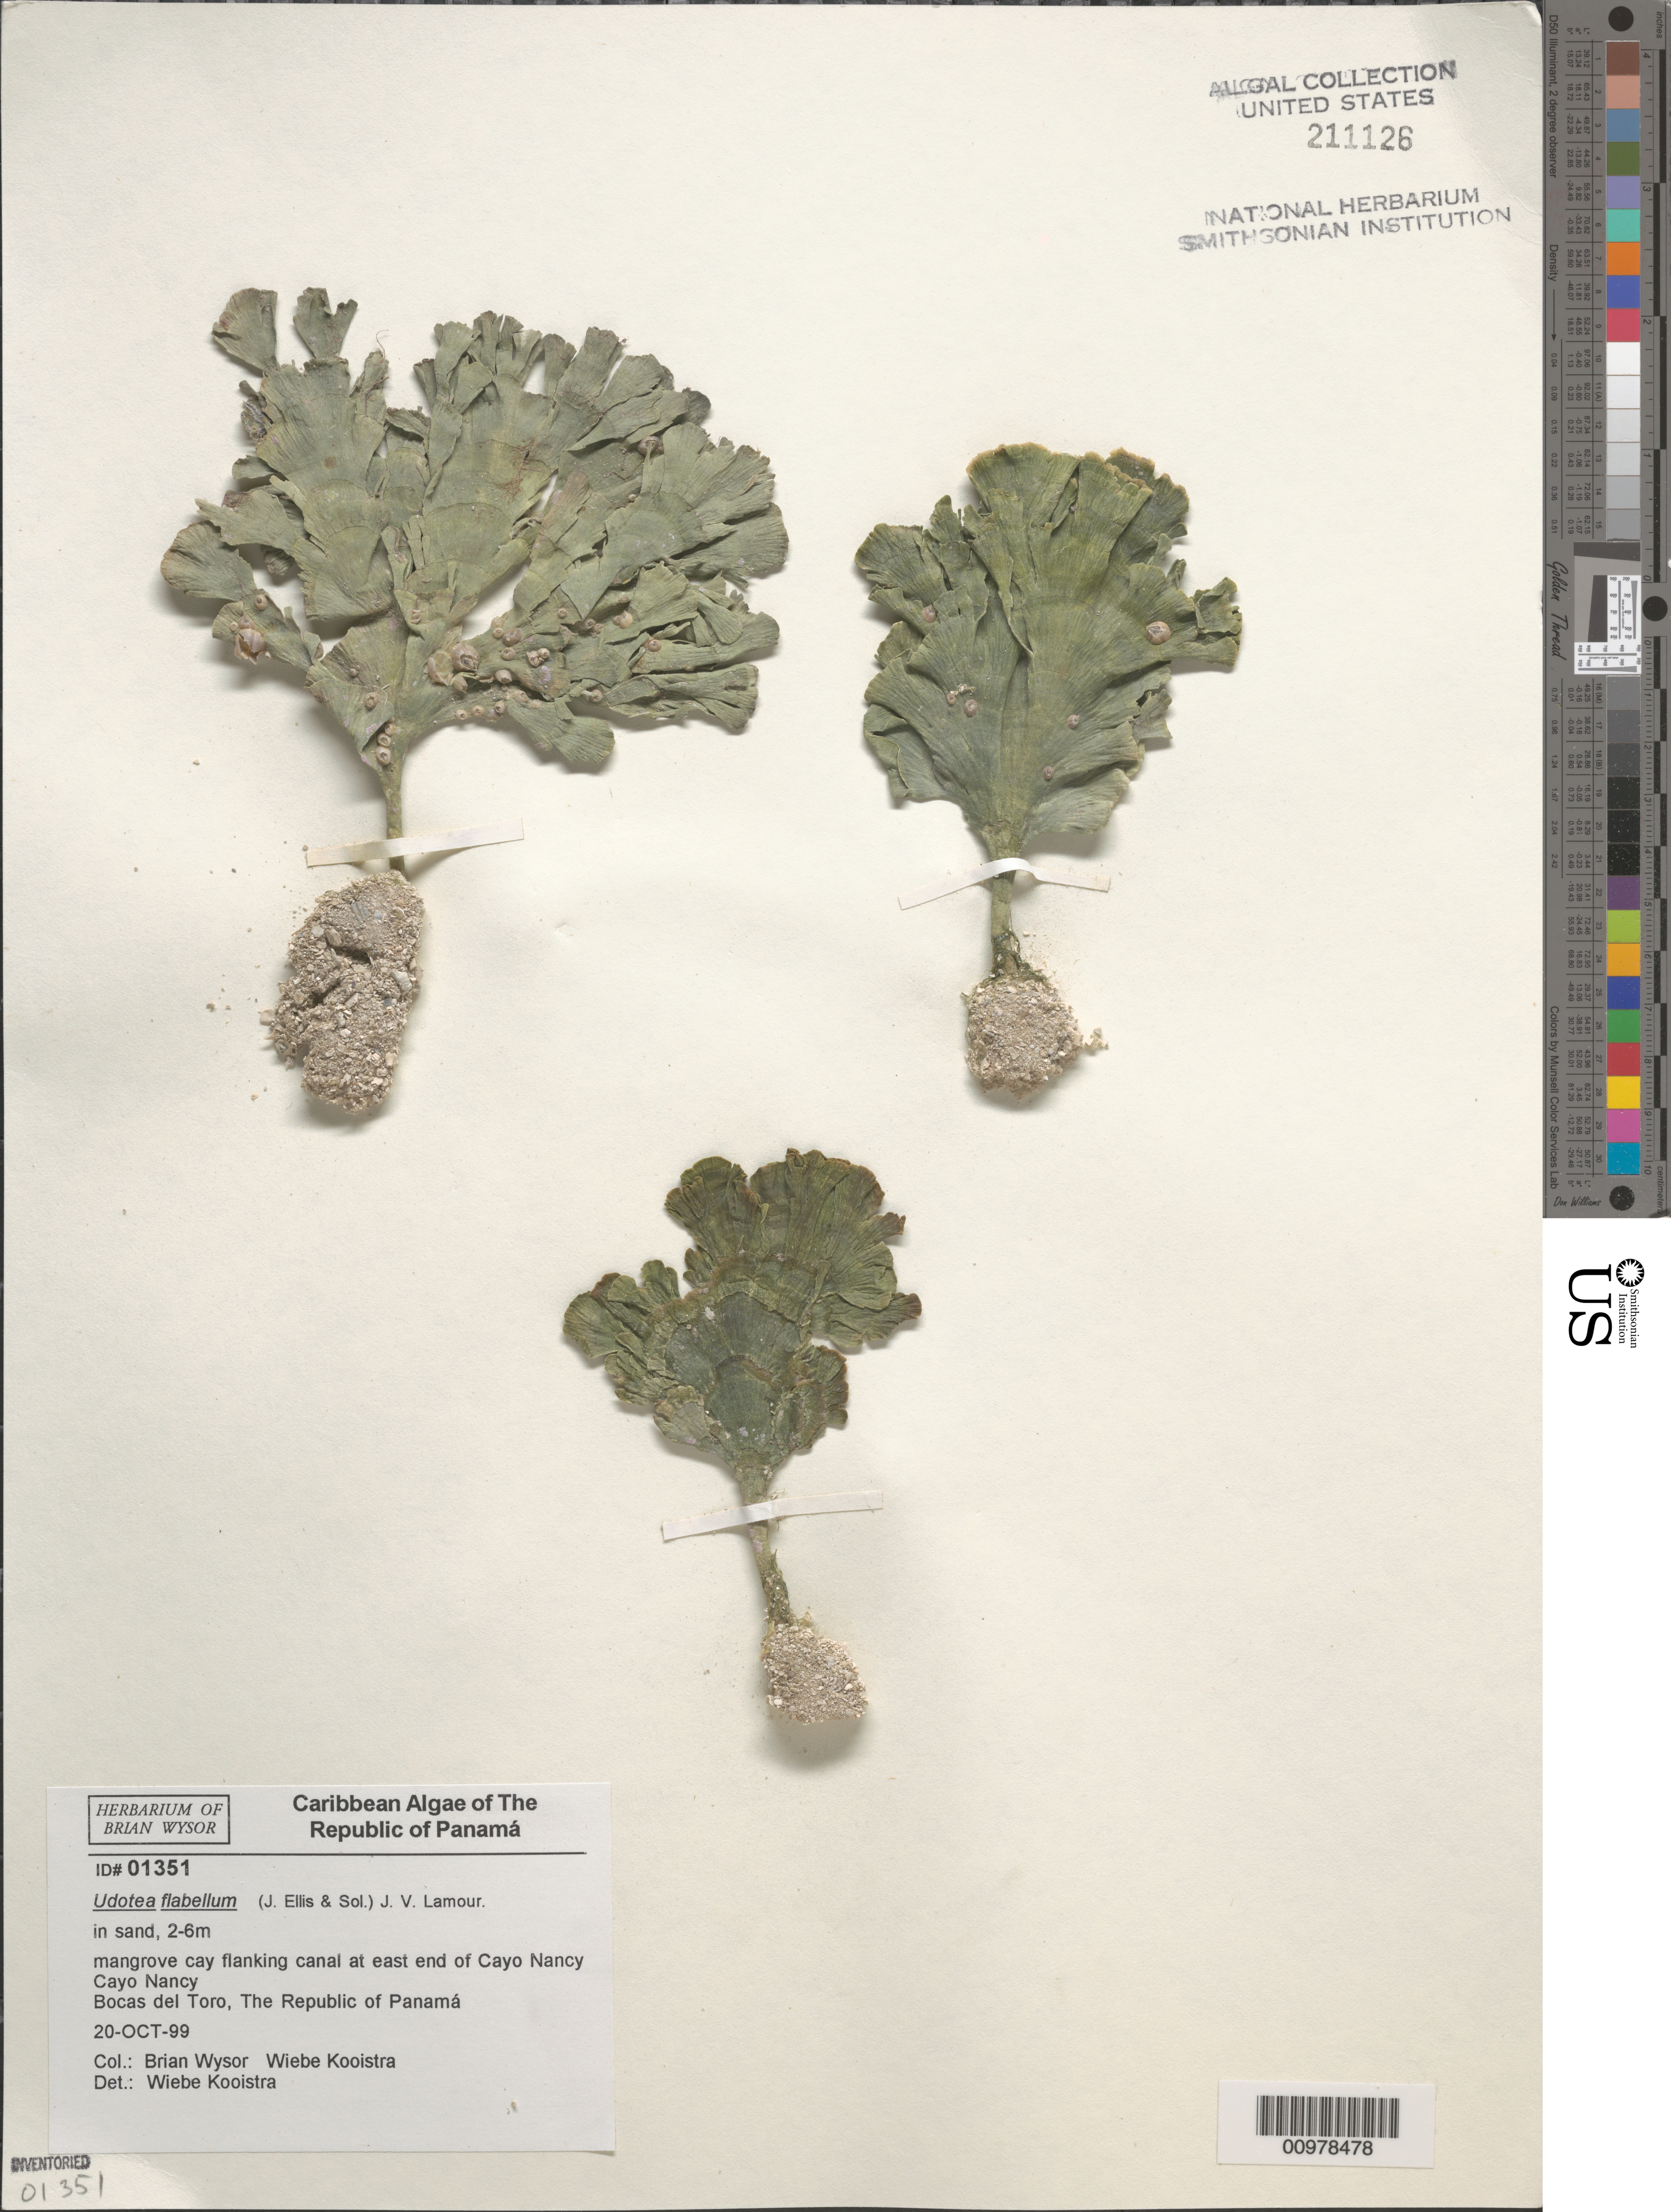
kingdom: Plantae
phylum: Chlorophyta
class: Ulvophyceae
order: Bryopsidales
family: Udoteaceae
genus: Udotea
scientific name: Udotea flabellum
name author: (J. Ellis & Sol.) M. Howe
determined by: Kooistra, Wiebe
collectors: B. Wysor & W. Kooistra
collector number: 01351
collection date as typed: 20 Oct 1999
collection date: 1999-10-20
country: Panama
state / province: Bocas del Toro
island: Cayo Nancy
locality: Mangrove cay flanking canal at east end of Cayo Nancy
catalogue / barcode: US 211126